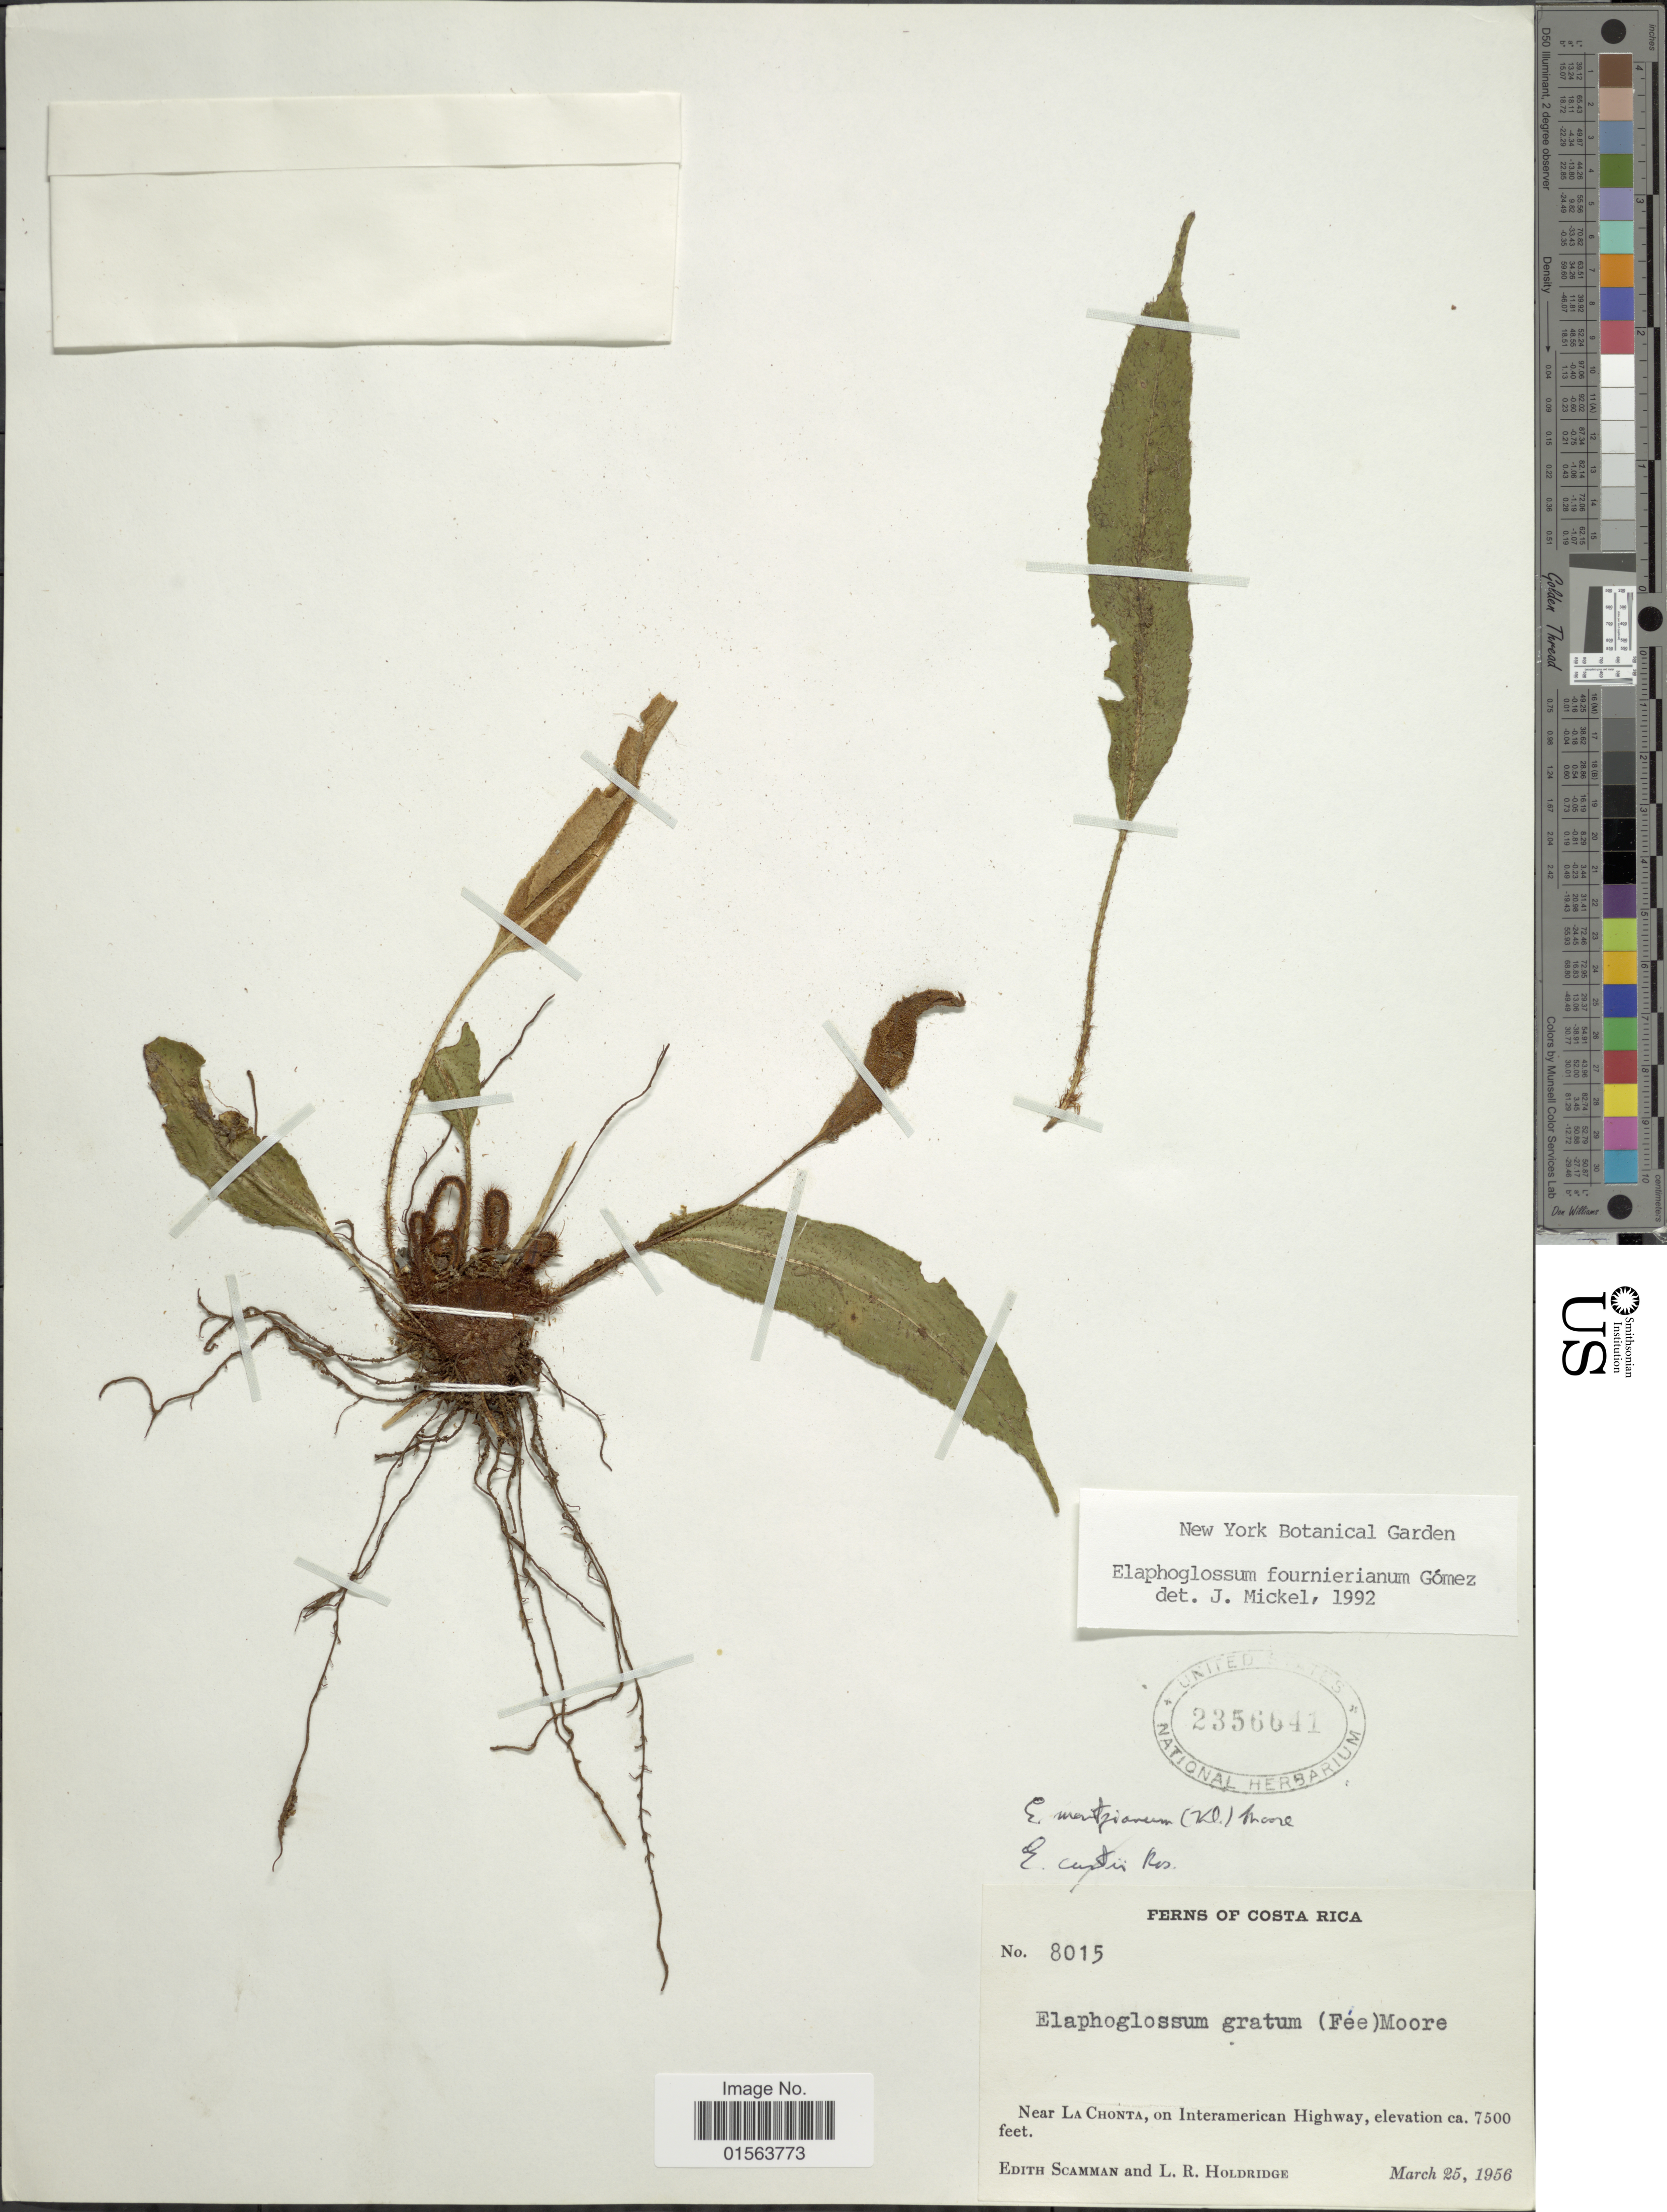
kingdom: Plantae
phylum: Tracheophyta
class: Polypodiopsida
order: Polypodiales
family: Dryopteridaceae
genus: Elaphoglossum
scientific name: Elaphoglossum fournierianum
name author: L.D. Gómez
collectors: E. Scamman & L. Holdridge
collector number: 8015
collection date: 1956-03-25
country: Costa Rica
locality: Near La Chonta, on Interamerican Highway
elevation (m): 2286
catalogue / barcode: US 2356641